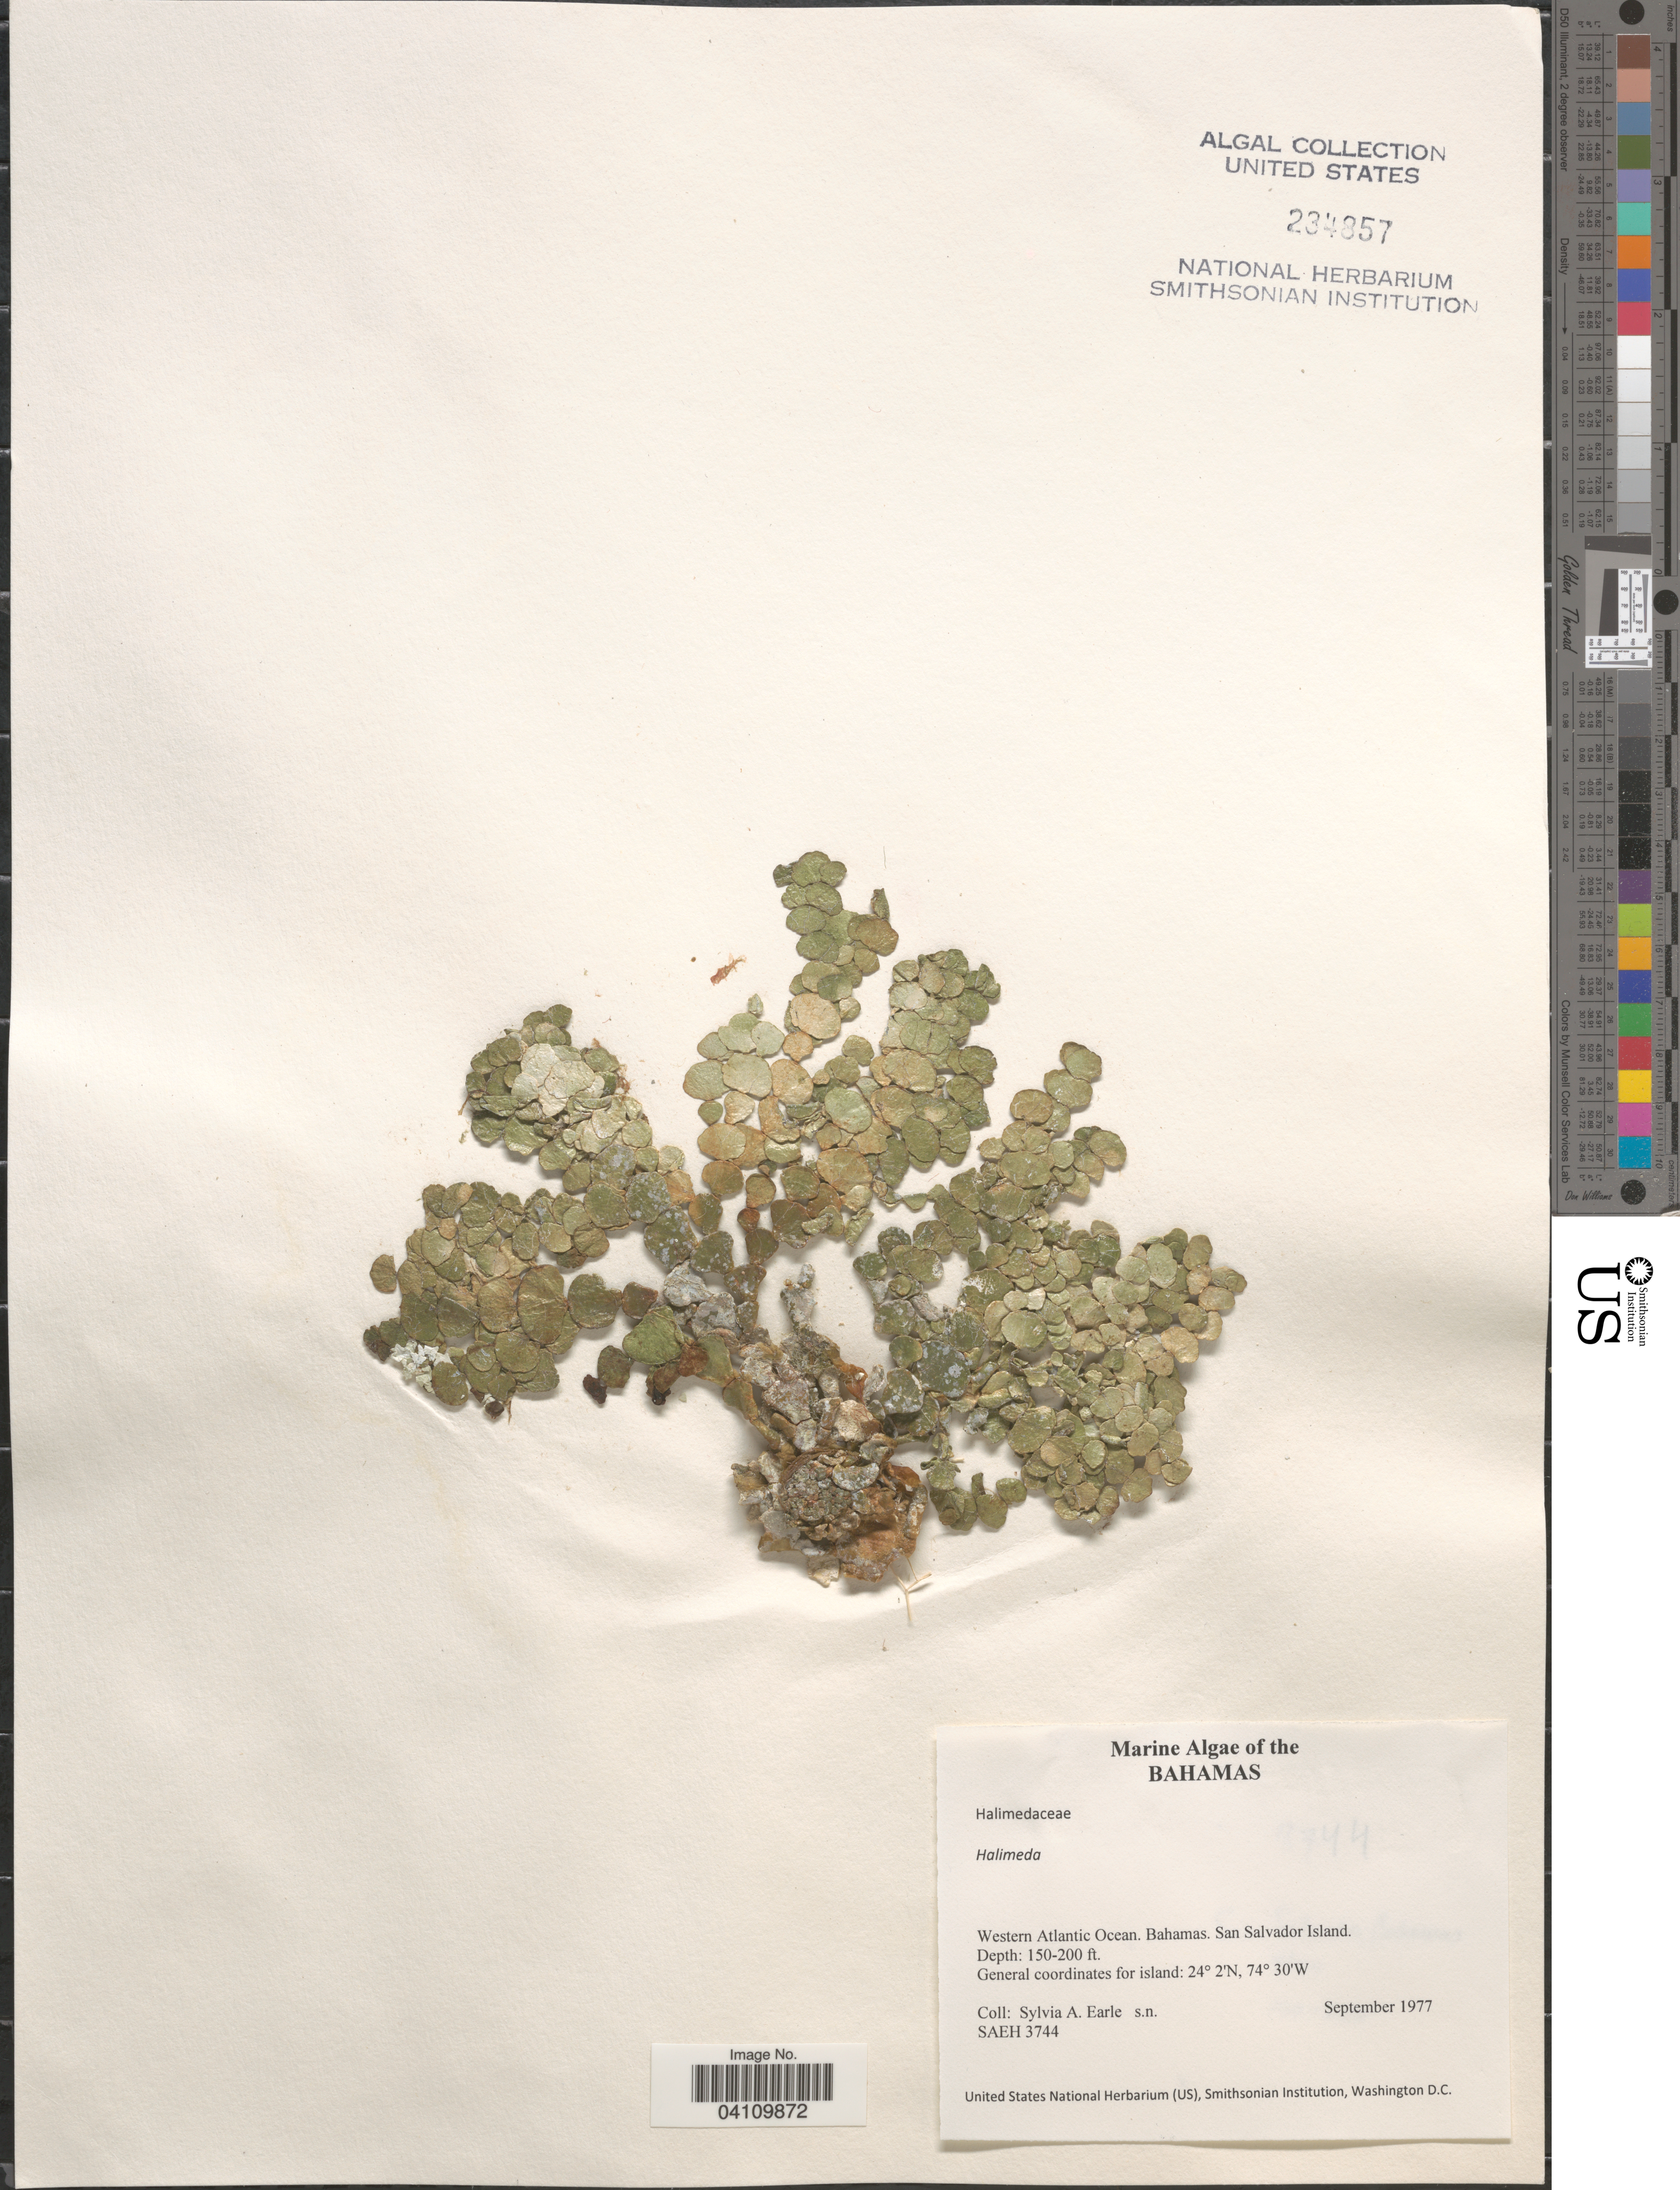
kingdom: Plantae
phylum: Chlorophyta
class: Ulvophyceae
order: Bryopsidales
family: Halimedaceae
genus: Halimeda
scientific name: Halimeda sp.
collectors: S. A. Earle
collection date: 1977-09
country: Bahamas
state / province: San Salvador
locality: Western Atlantic Ocean. San Salvador Island.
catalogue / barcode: US 234857